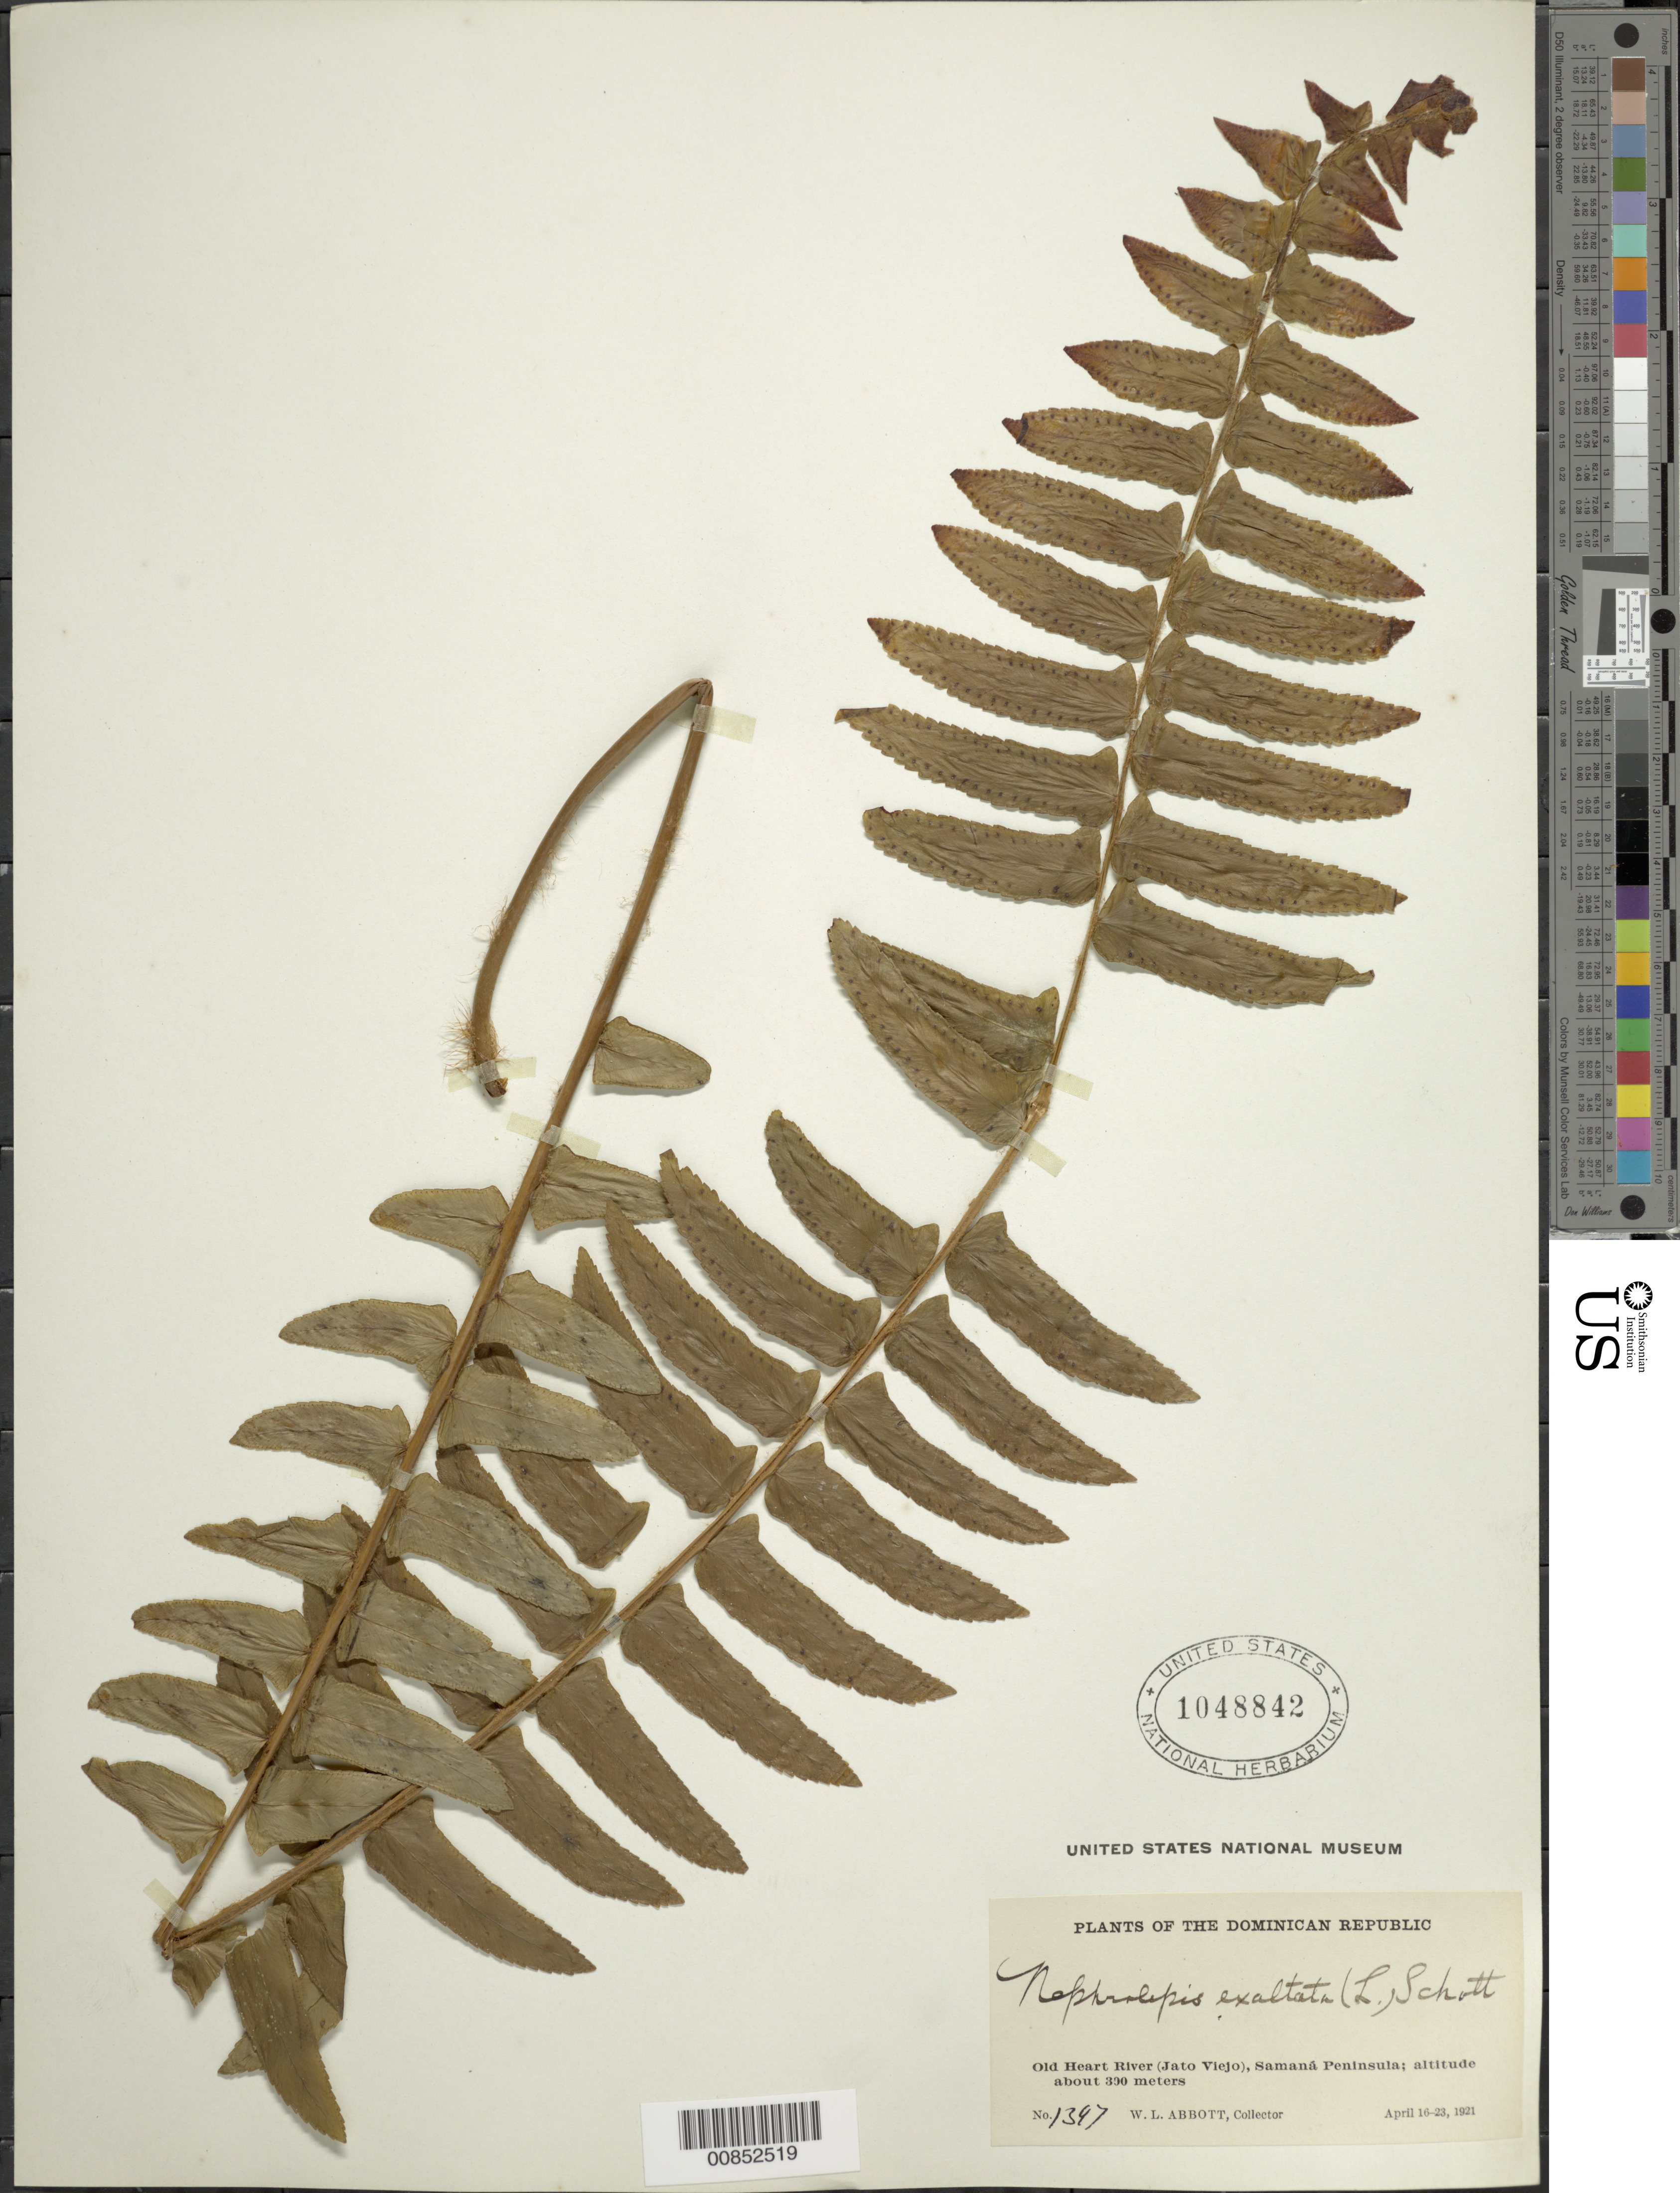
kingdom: Plantae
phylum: Tracheophyta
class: Polypodiopsida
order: Polypodiales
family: Nephrolepidaceae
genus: Nephrolepis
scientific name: Nephrolepis exaltata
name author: (L.) Schott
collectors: W. L. Abbott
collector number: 1397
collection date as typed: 16 Apr 1921 to 23 Apr 1921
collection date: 1921-04-16/1921-04-23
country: Dominican Republic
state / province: Samana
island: Hispaniola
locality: Samaná Peninsula, Old Hear River (Jato Viejo)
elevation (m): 330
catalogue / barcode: US 1048842